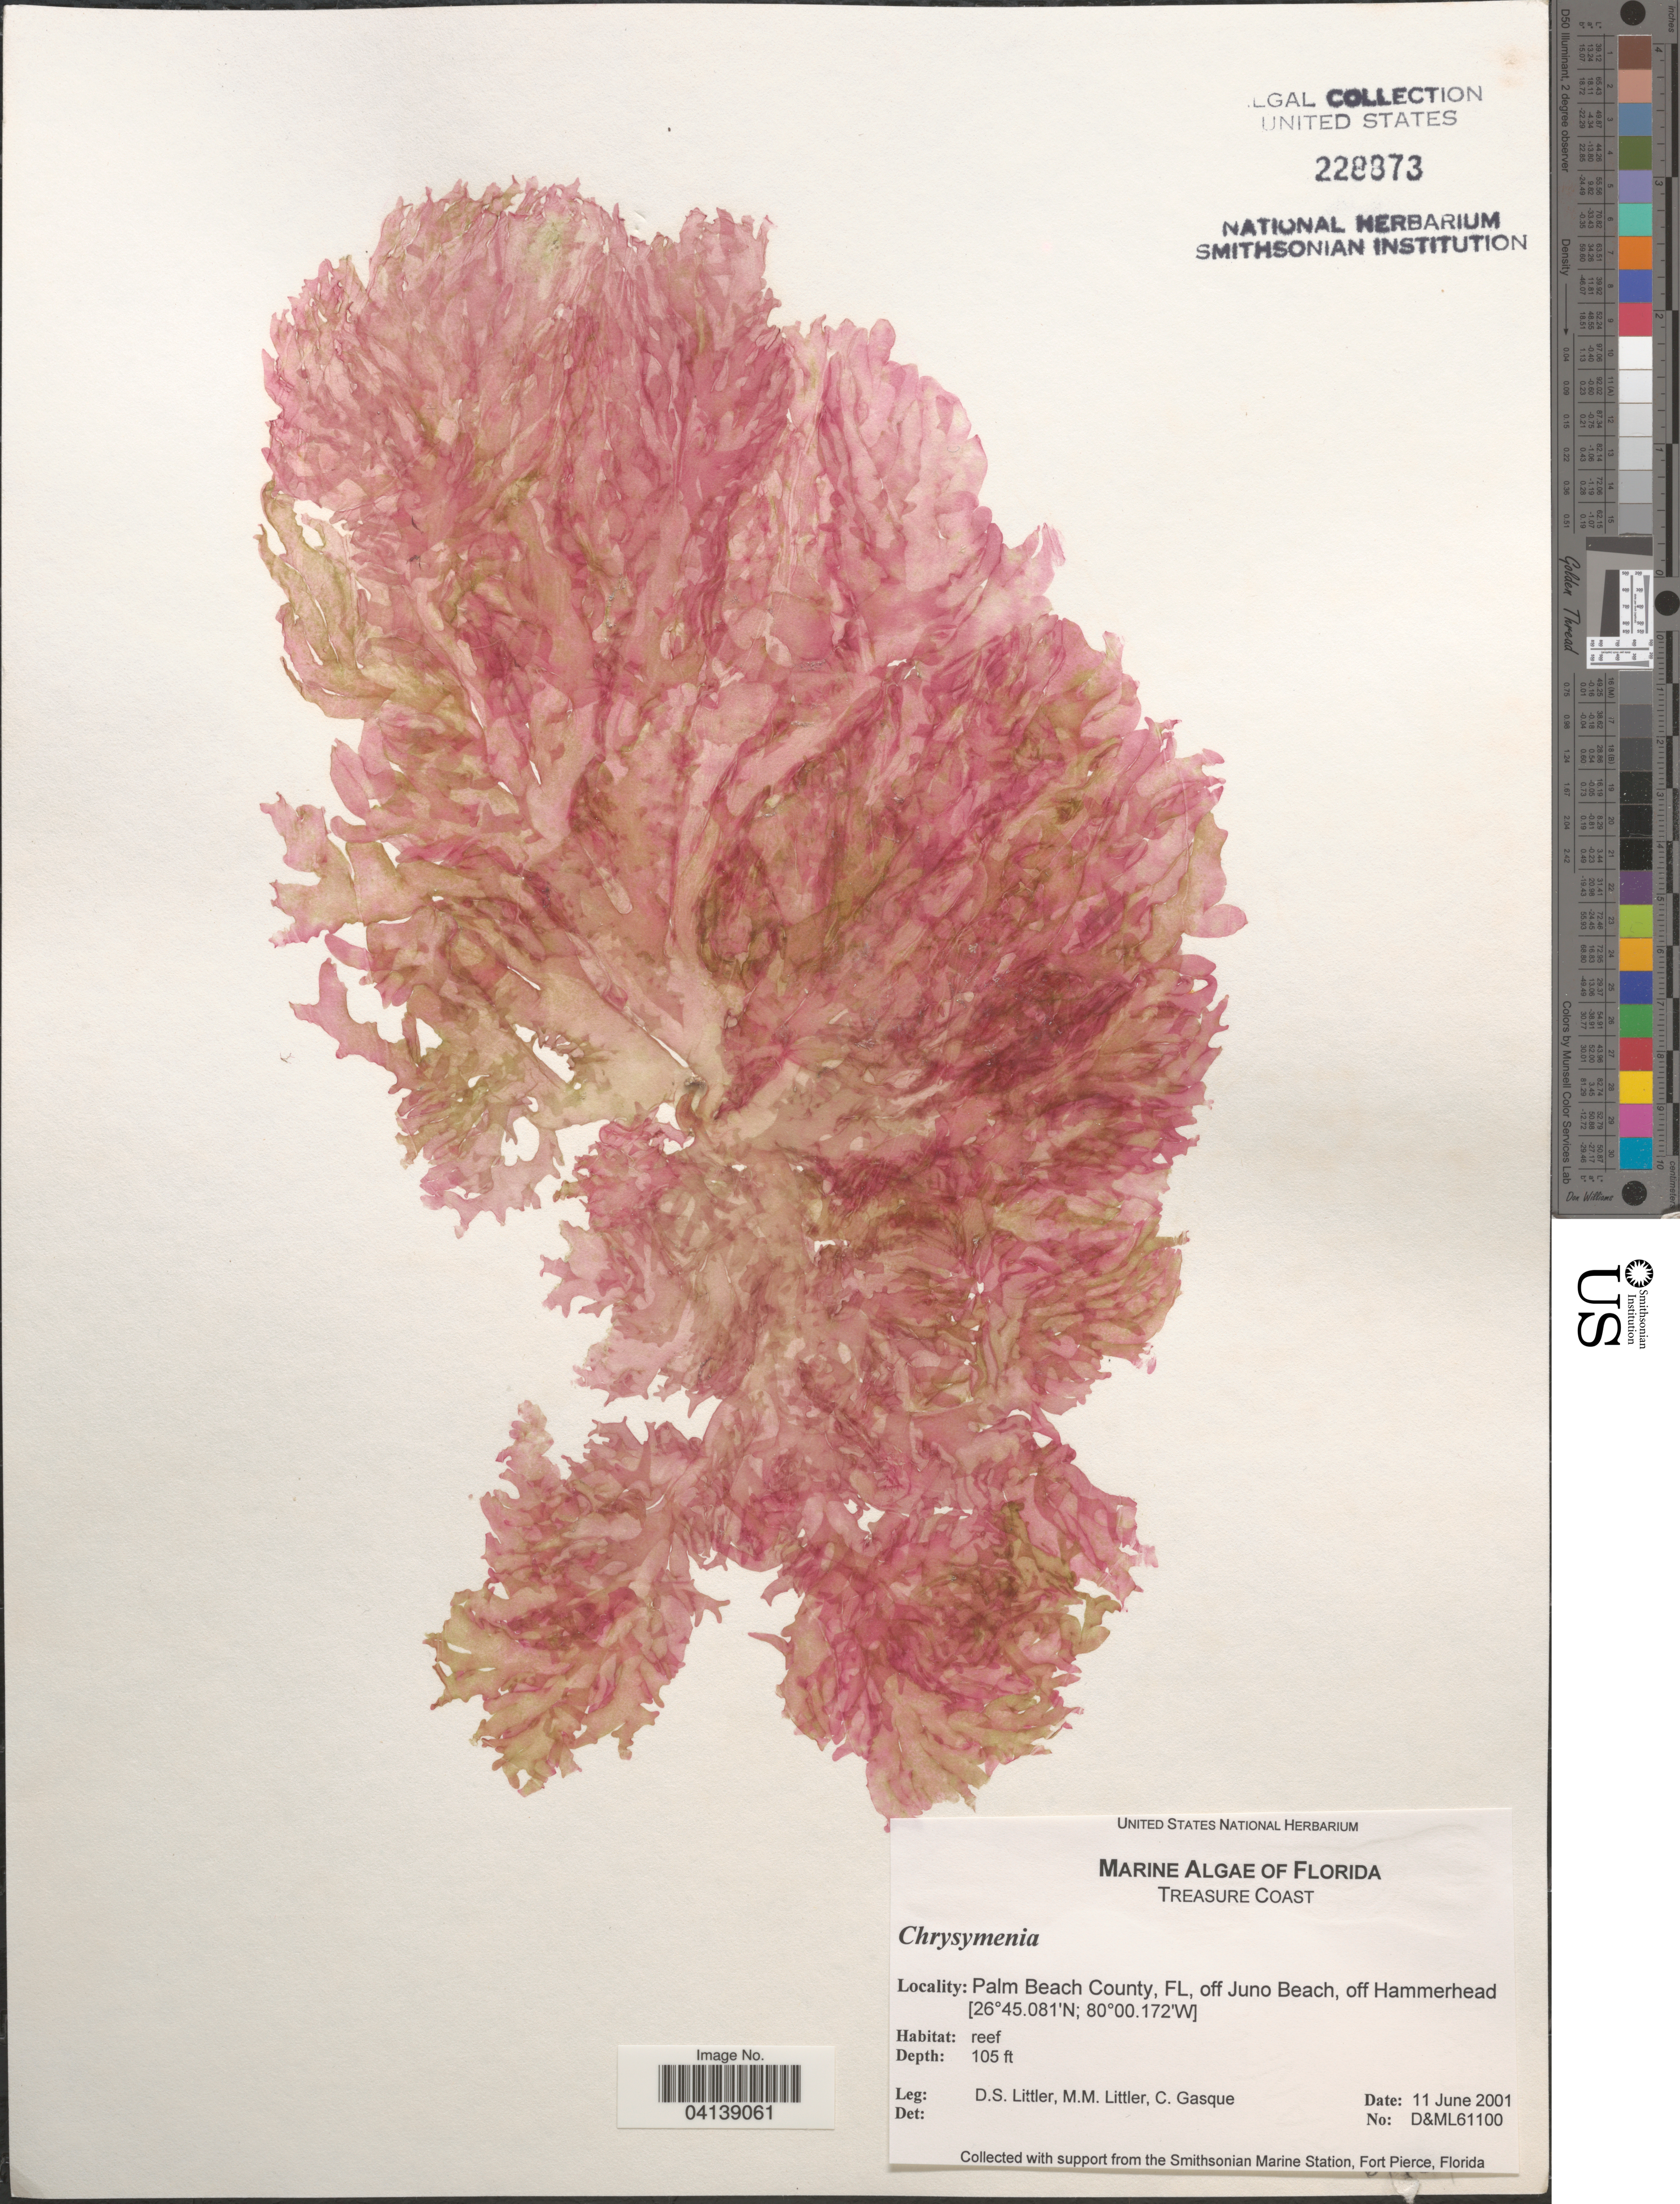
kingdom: Plantae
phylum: Rhodophyta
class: Florideophyceae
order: Rhodymeniales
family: Rhodymeniaceae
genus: Chrysymenia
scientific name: Chrysymenia sp.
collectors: D. S. Littler & C. Gasque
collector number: D&ML61100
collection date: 2001-06-11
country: United States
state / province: Florida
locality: Treasure Coast. Palm Beach County, off Juno Beach, off Hammerhead.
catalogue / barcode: US 228873